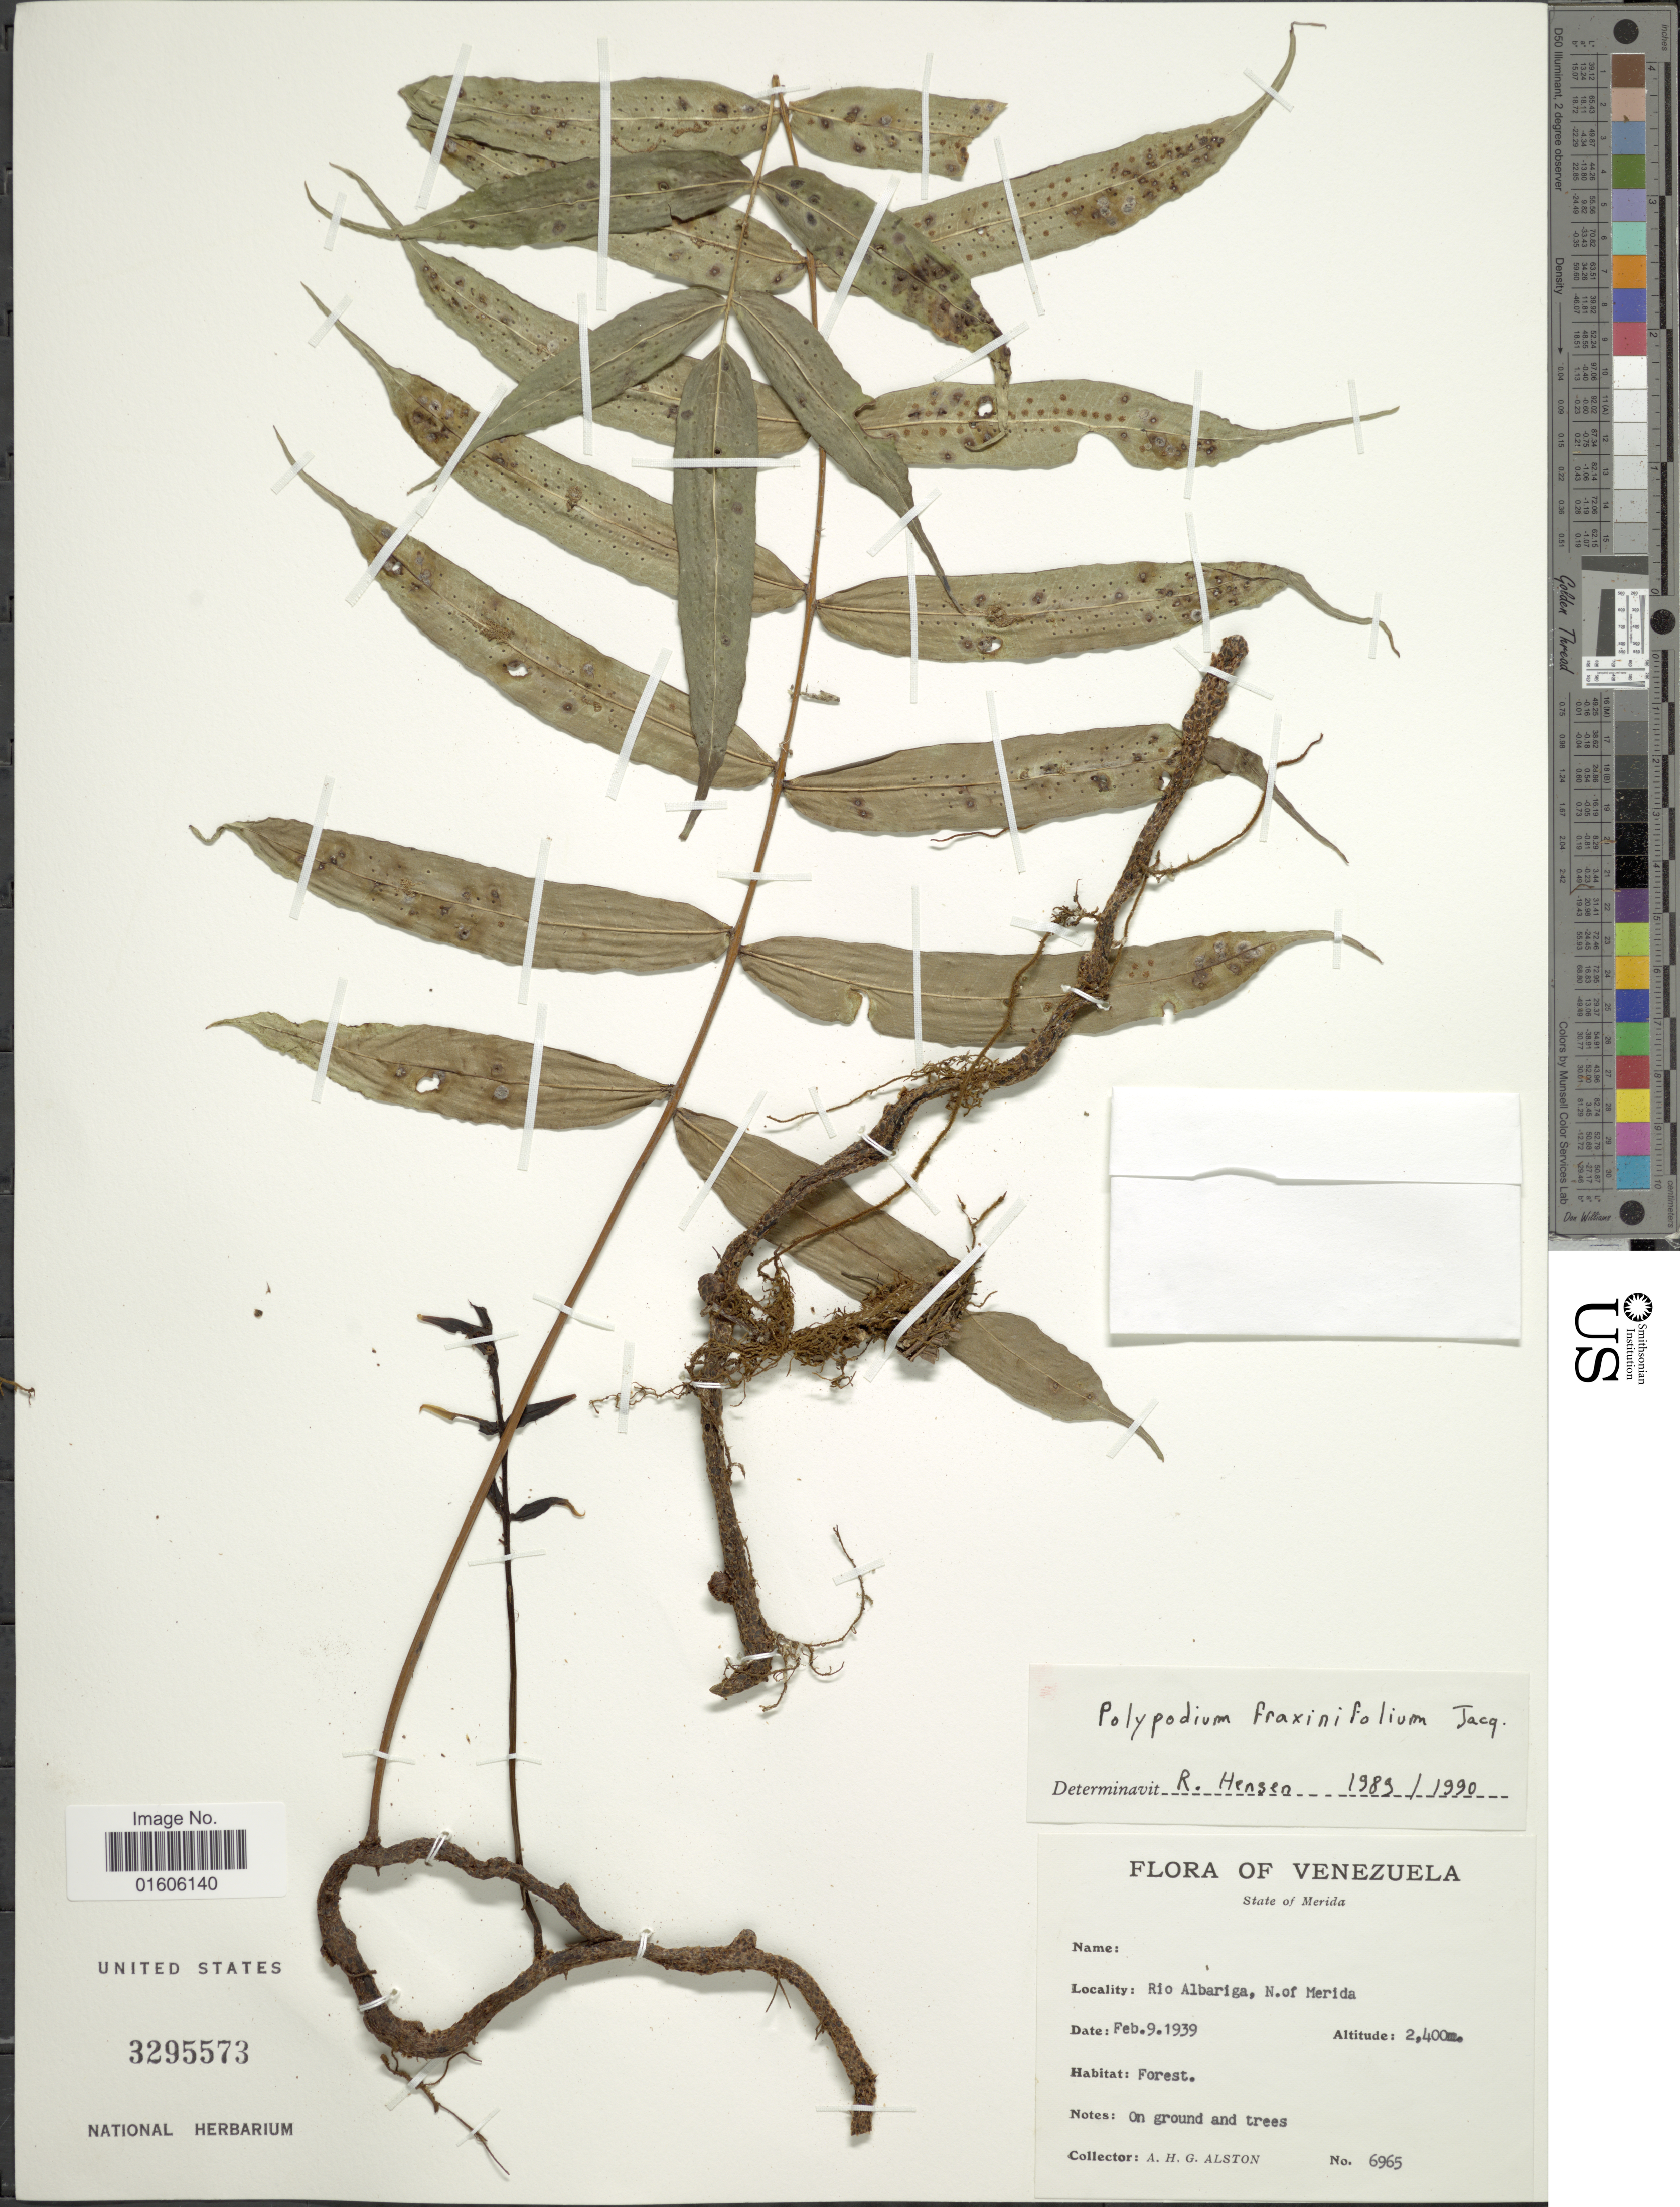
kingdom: Plantae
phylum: Tracheophyta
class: Polypodiopsida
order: Polypodiales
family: Polypodiaceae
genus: Serpocaulon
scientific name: Serpocaulon fraxinifolium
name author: (Jacq.) A.R. Sm.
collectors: A. H. Alston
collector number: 6965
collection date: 1939-02-09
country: Venezuela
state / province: Mérida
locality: State of Merida. Rio Albariga, N. of Merida.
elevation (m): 2400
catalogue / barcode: US 3295573